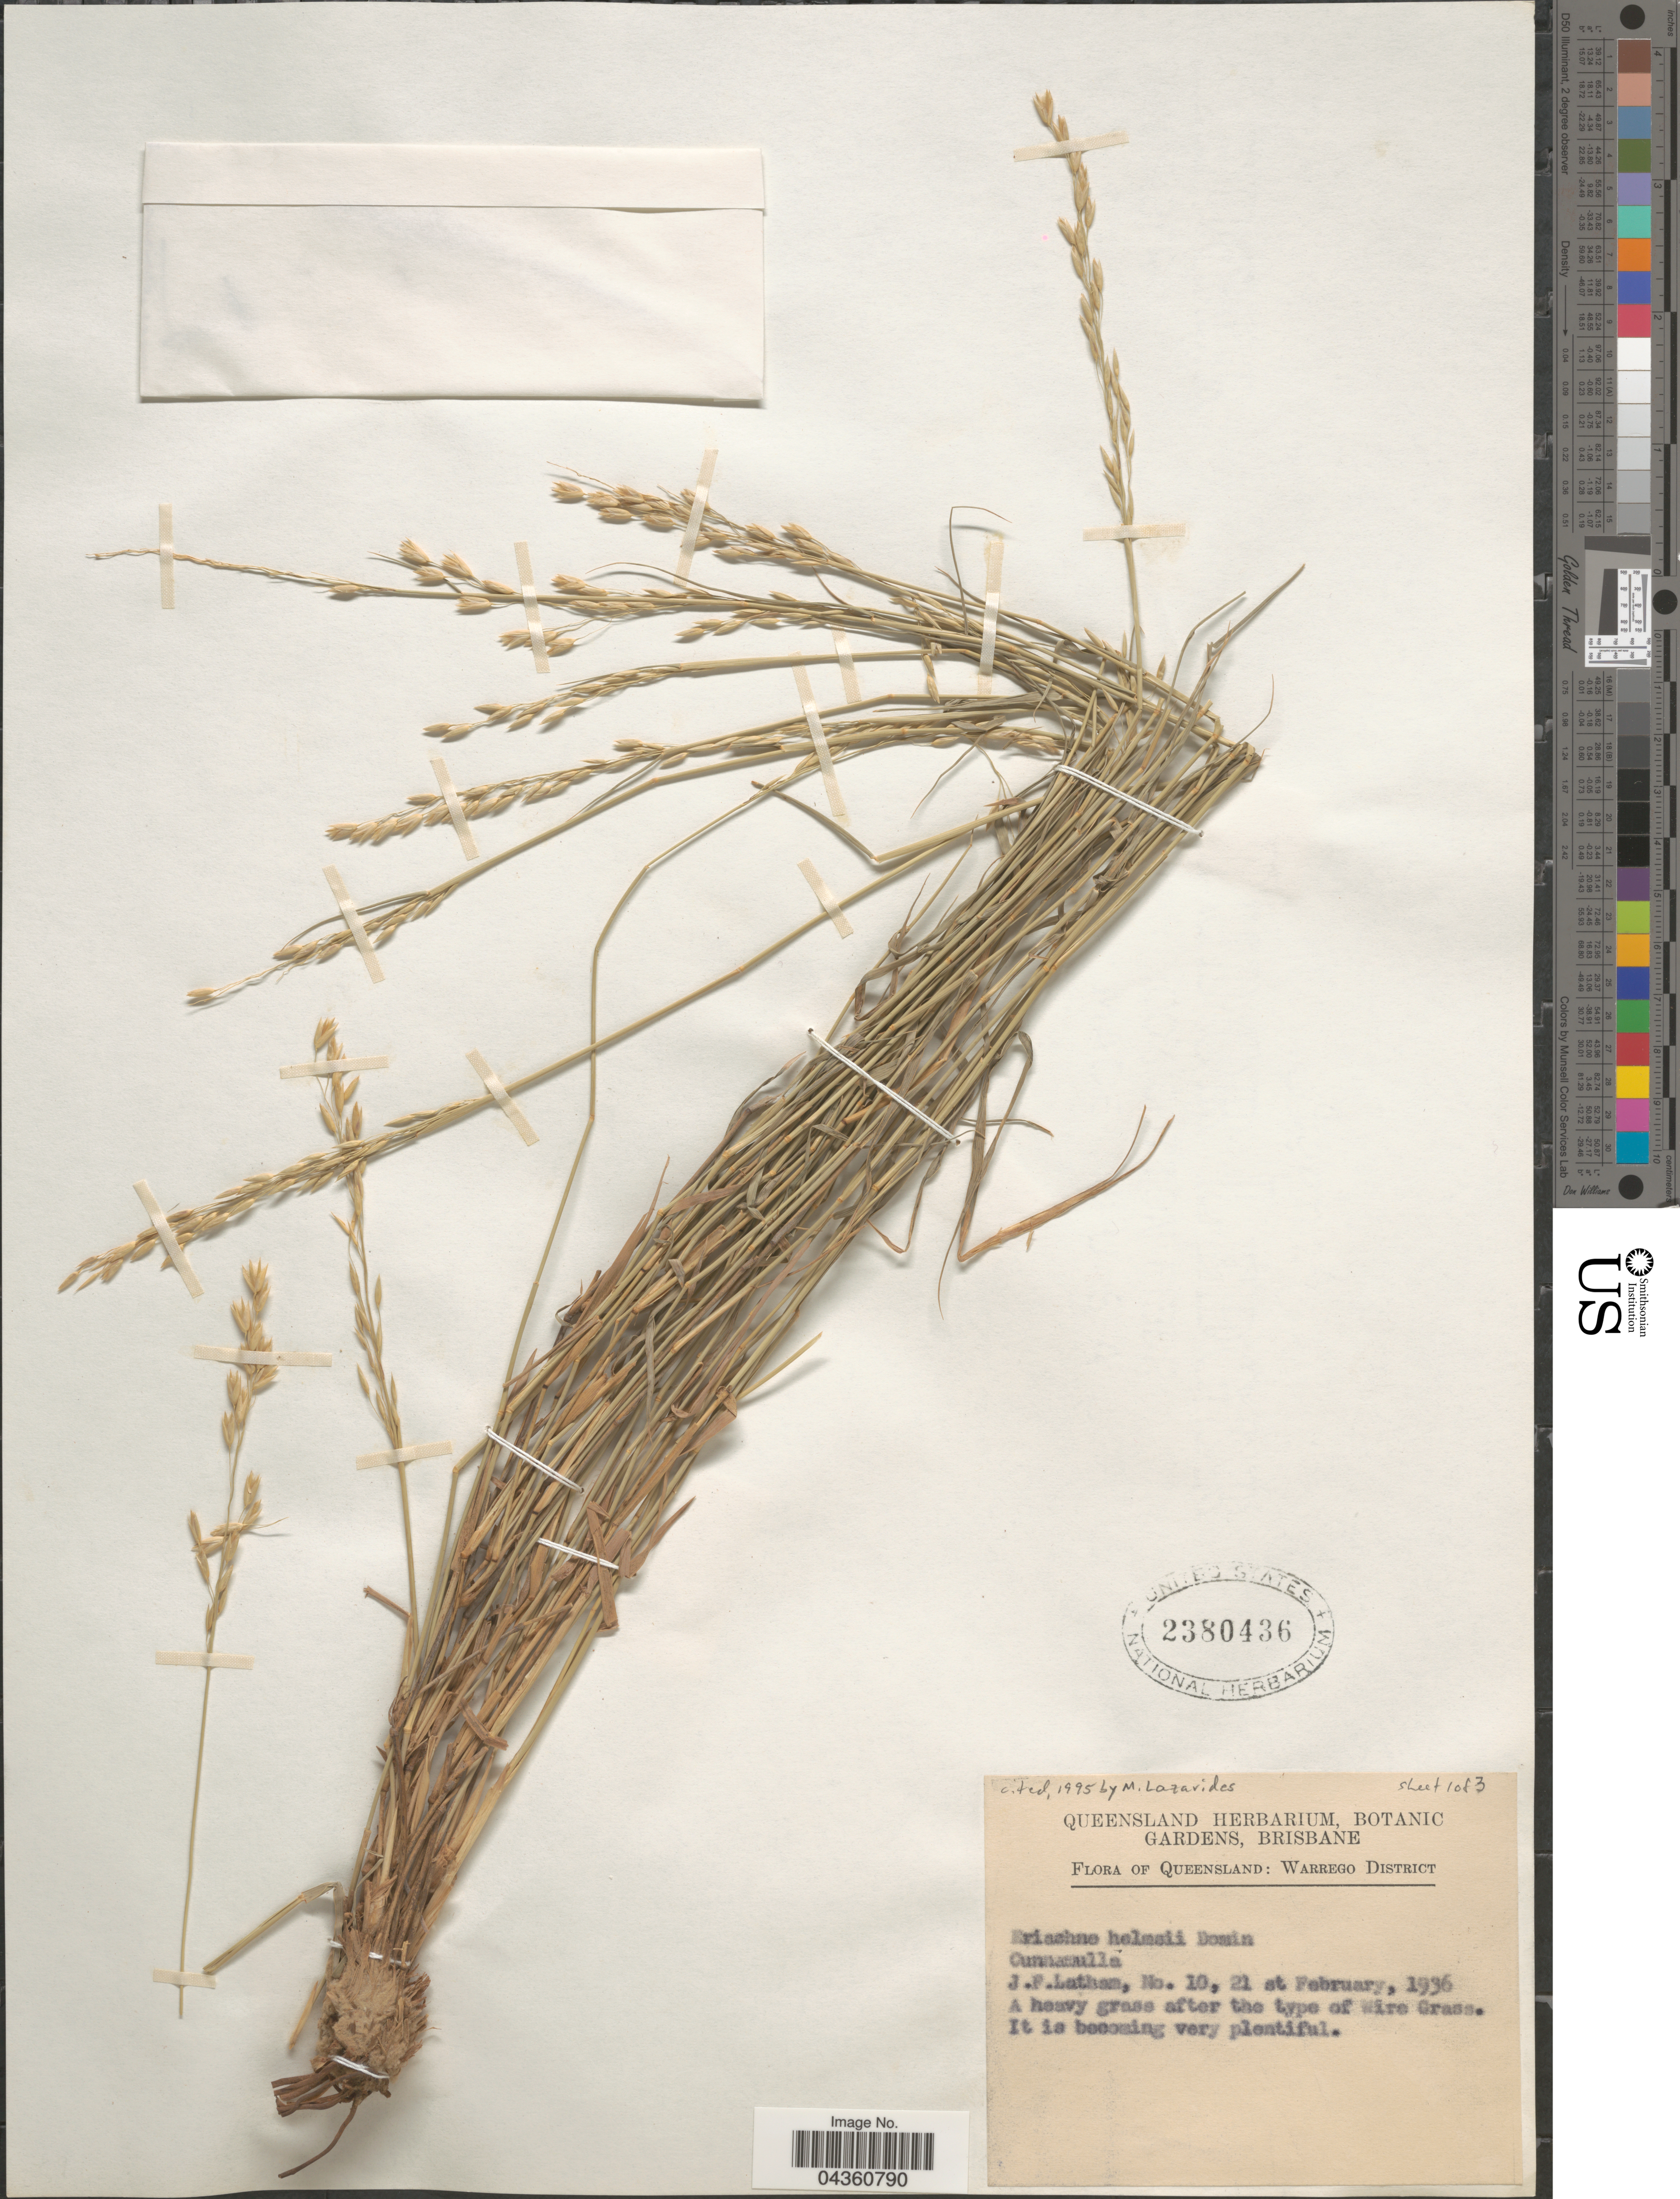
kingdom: Plantae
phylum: Tracheophyta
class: Liliopsida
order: Poales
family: Poaceae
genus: Eriachne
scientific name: Eriachne helmsii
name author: Domin ex Hartley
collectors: J. Latham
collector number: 10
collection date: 1936-02-21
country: Australia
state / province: Queensland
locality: Warrego District. Cunnamulla.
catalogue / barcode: US 2380436